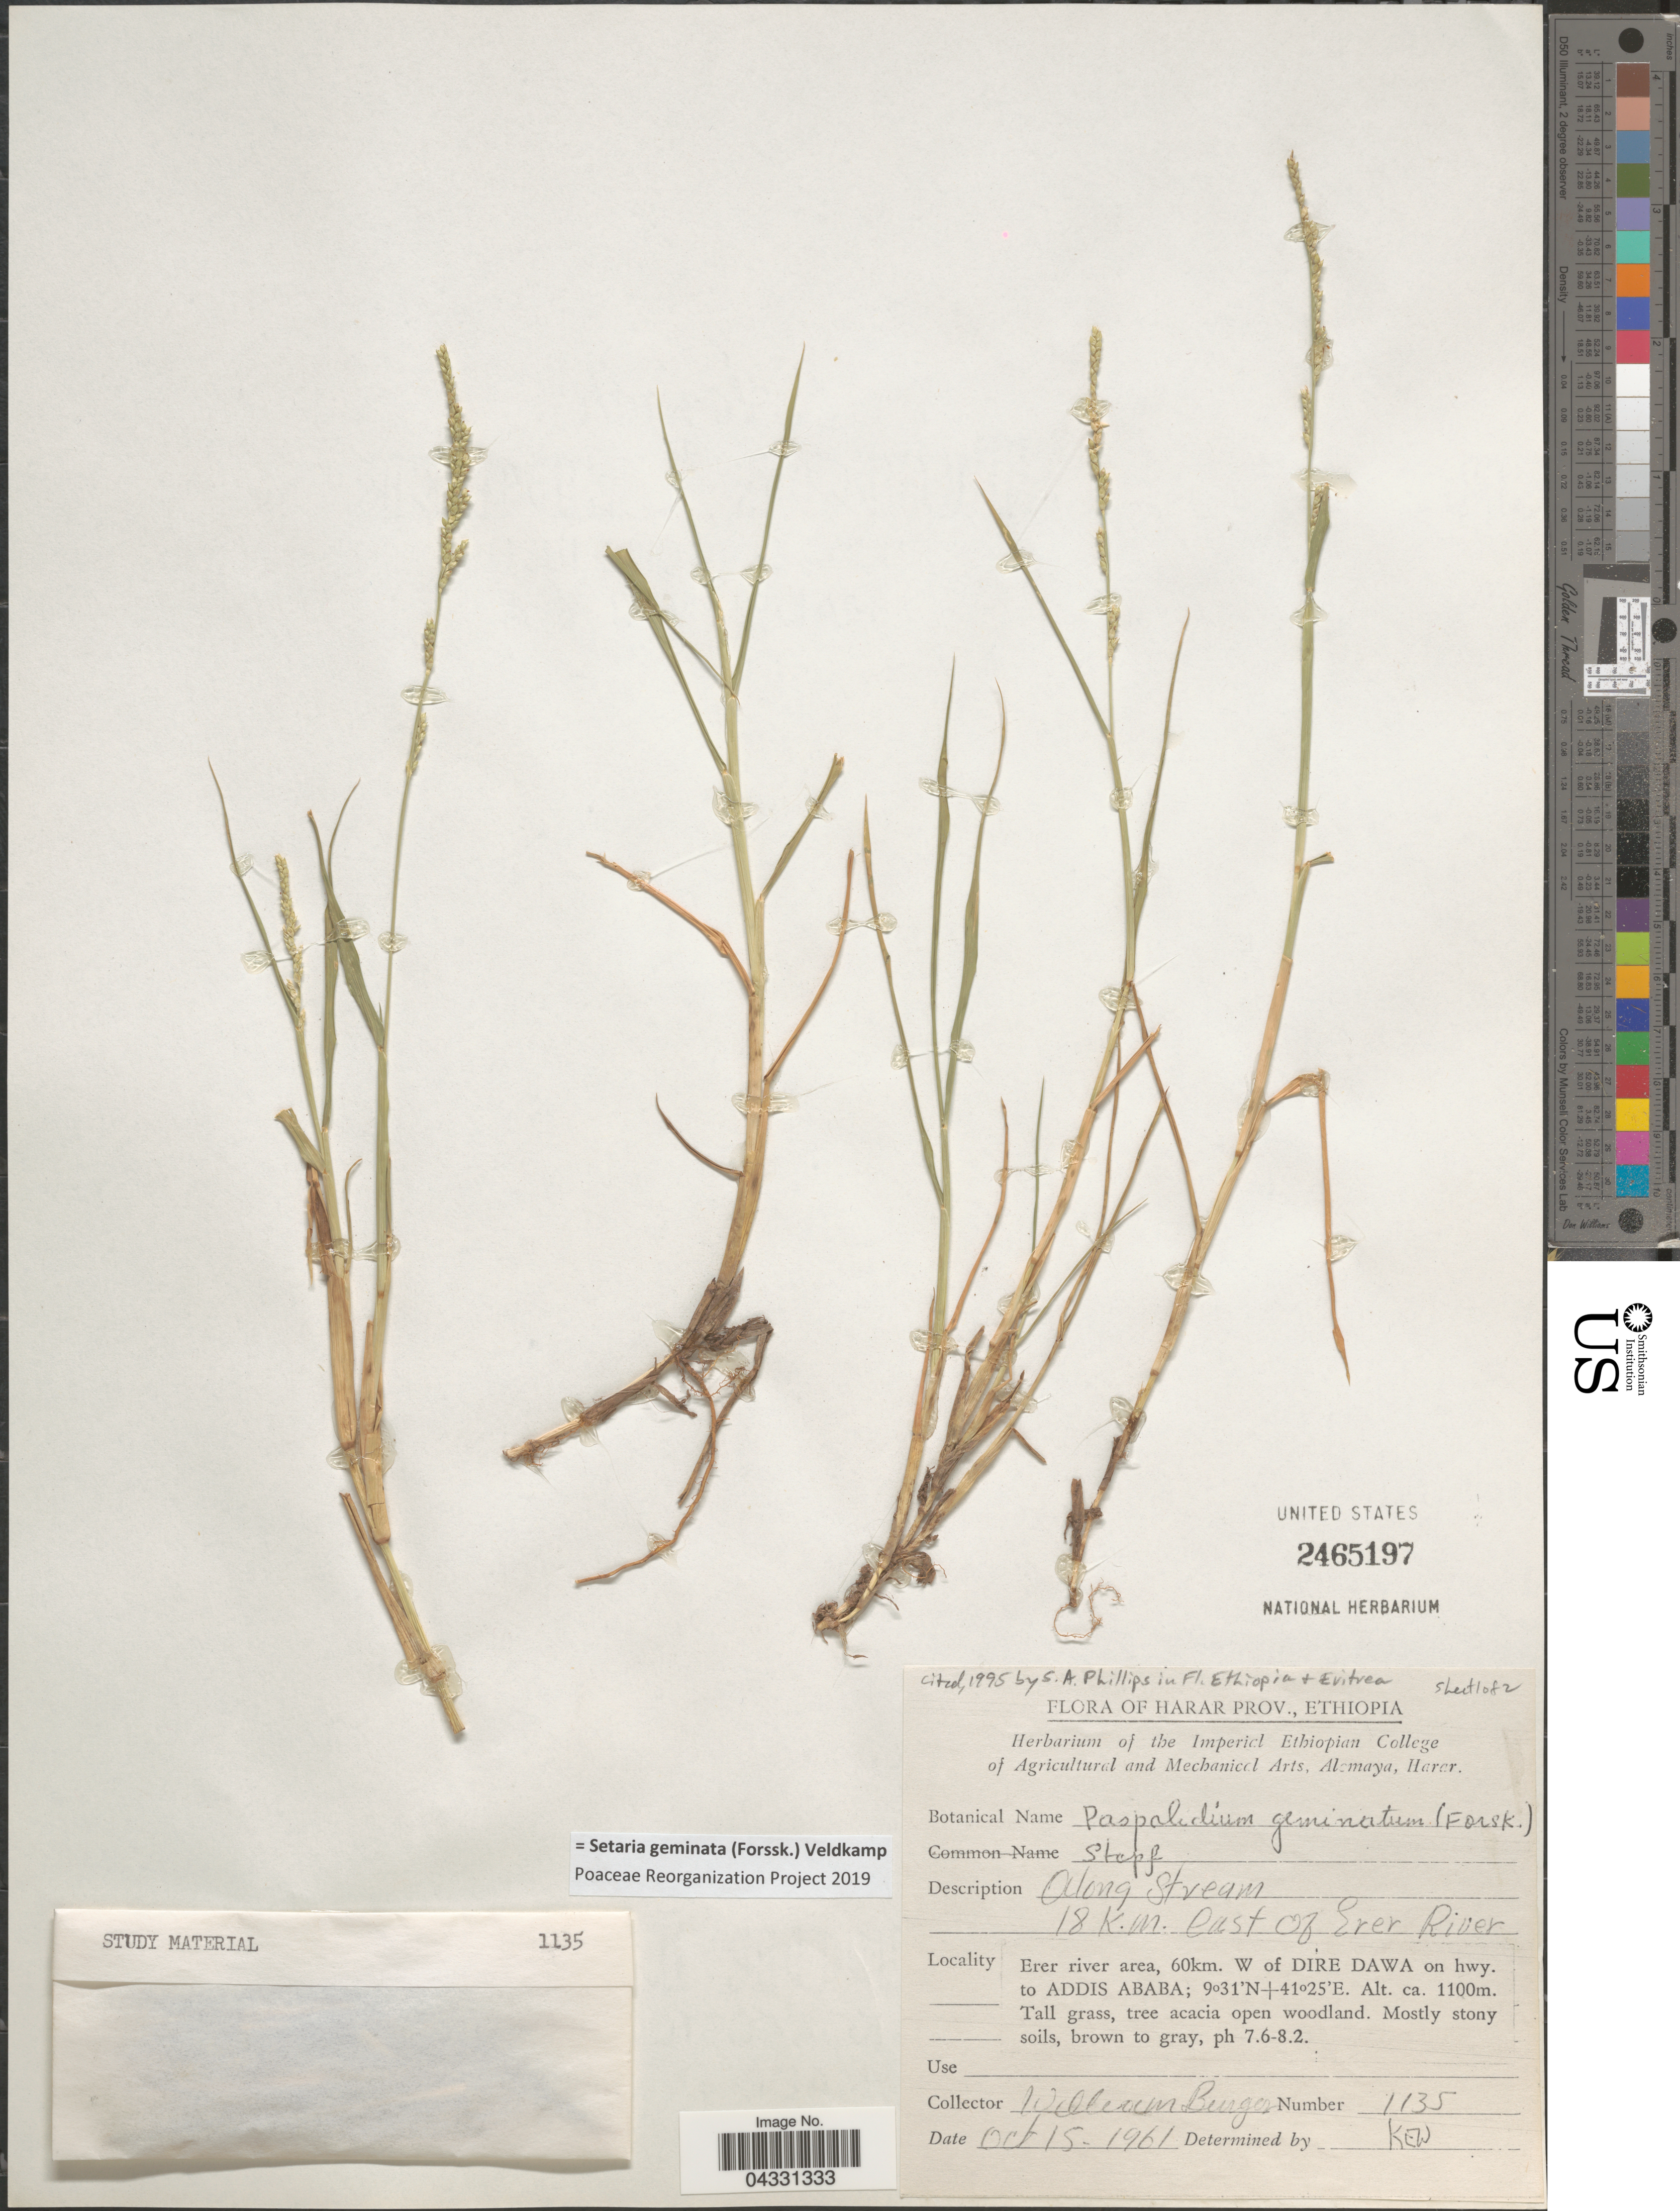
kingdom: Plantae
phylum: Tracheophyta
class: Liliopsida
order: Poales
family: Poaceae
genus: Setaria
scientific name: Setaria geminata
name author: (Forssk.) Veldkamp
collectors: W. Burger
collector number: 1135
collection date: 1961-10-15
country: Ethiopia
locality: Harar Prov. Along Stream. 18 K.m. East of Erer River. Erer river area, 60km. W of Dire Dawa on hwy. to Addis Ababa.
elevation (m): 1100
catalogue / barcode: US 2465197